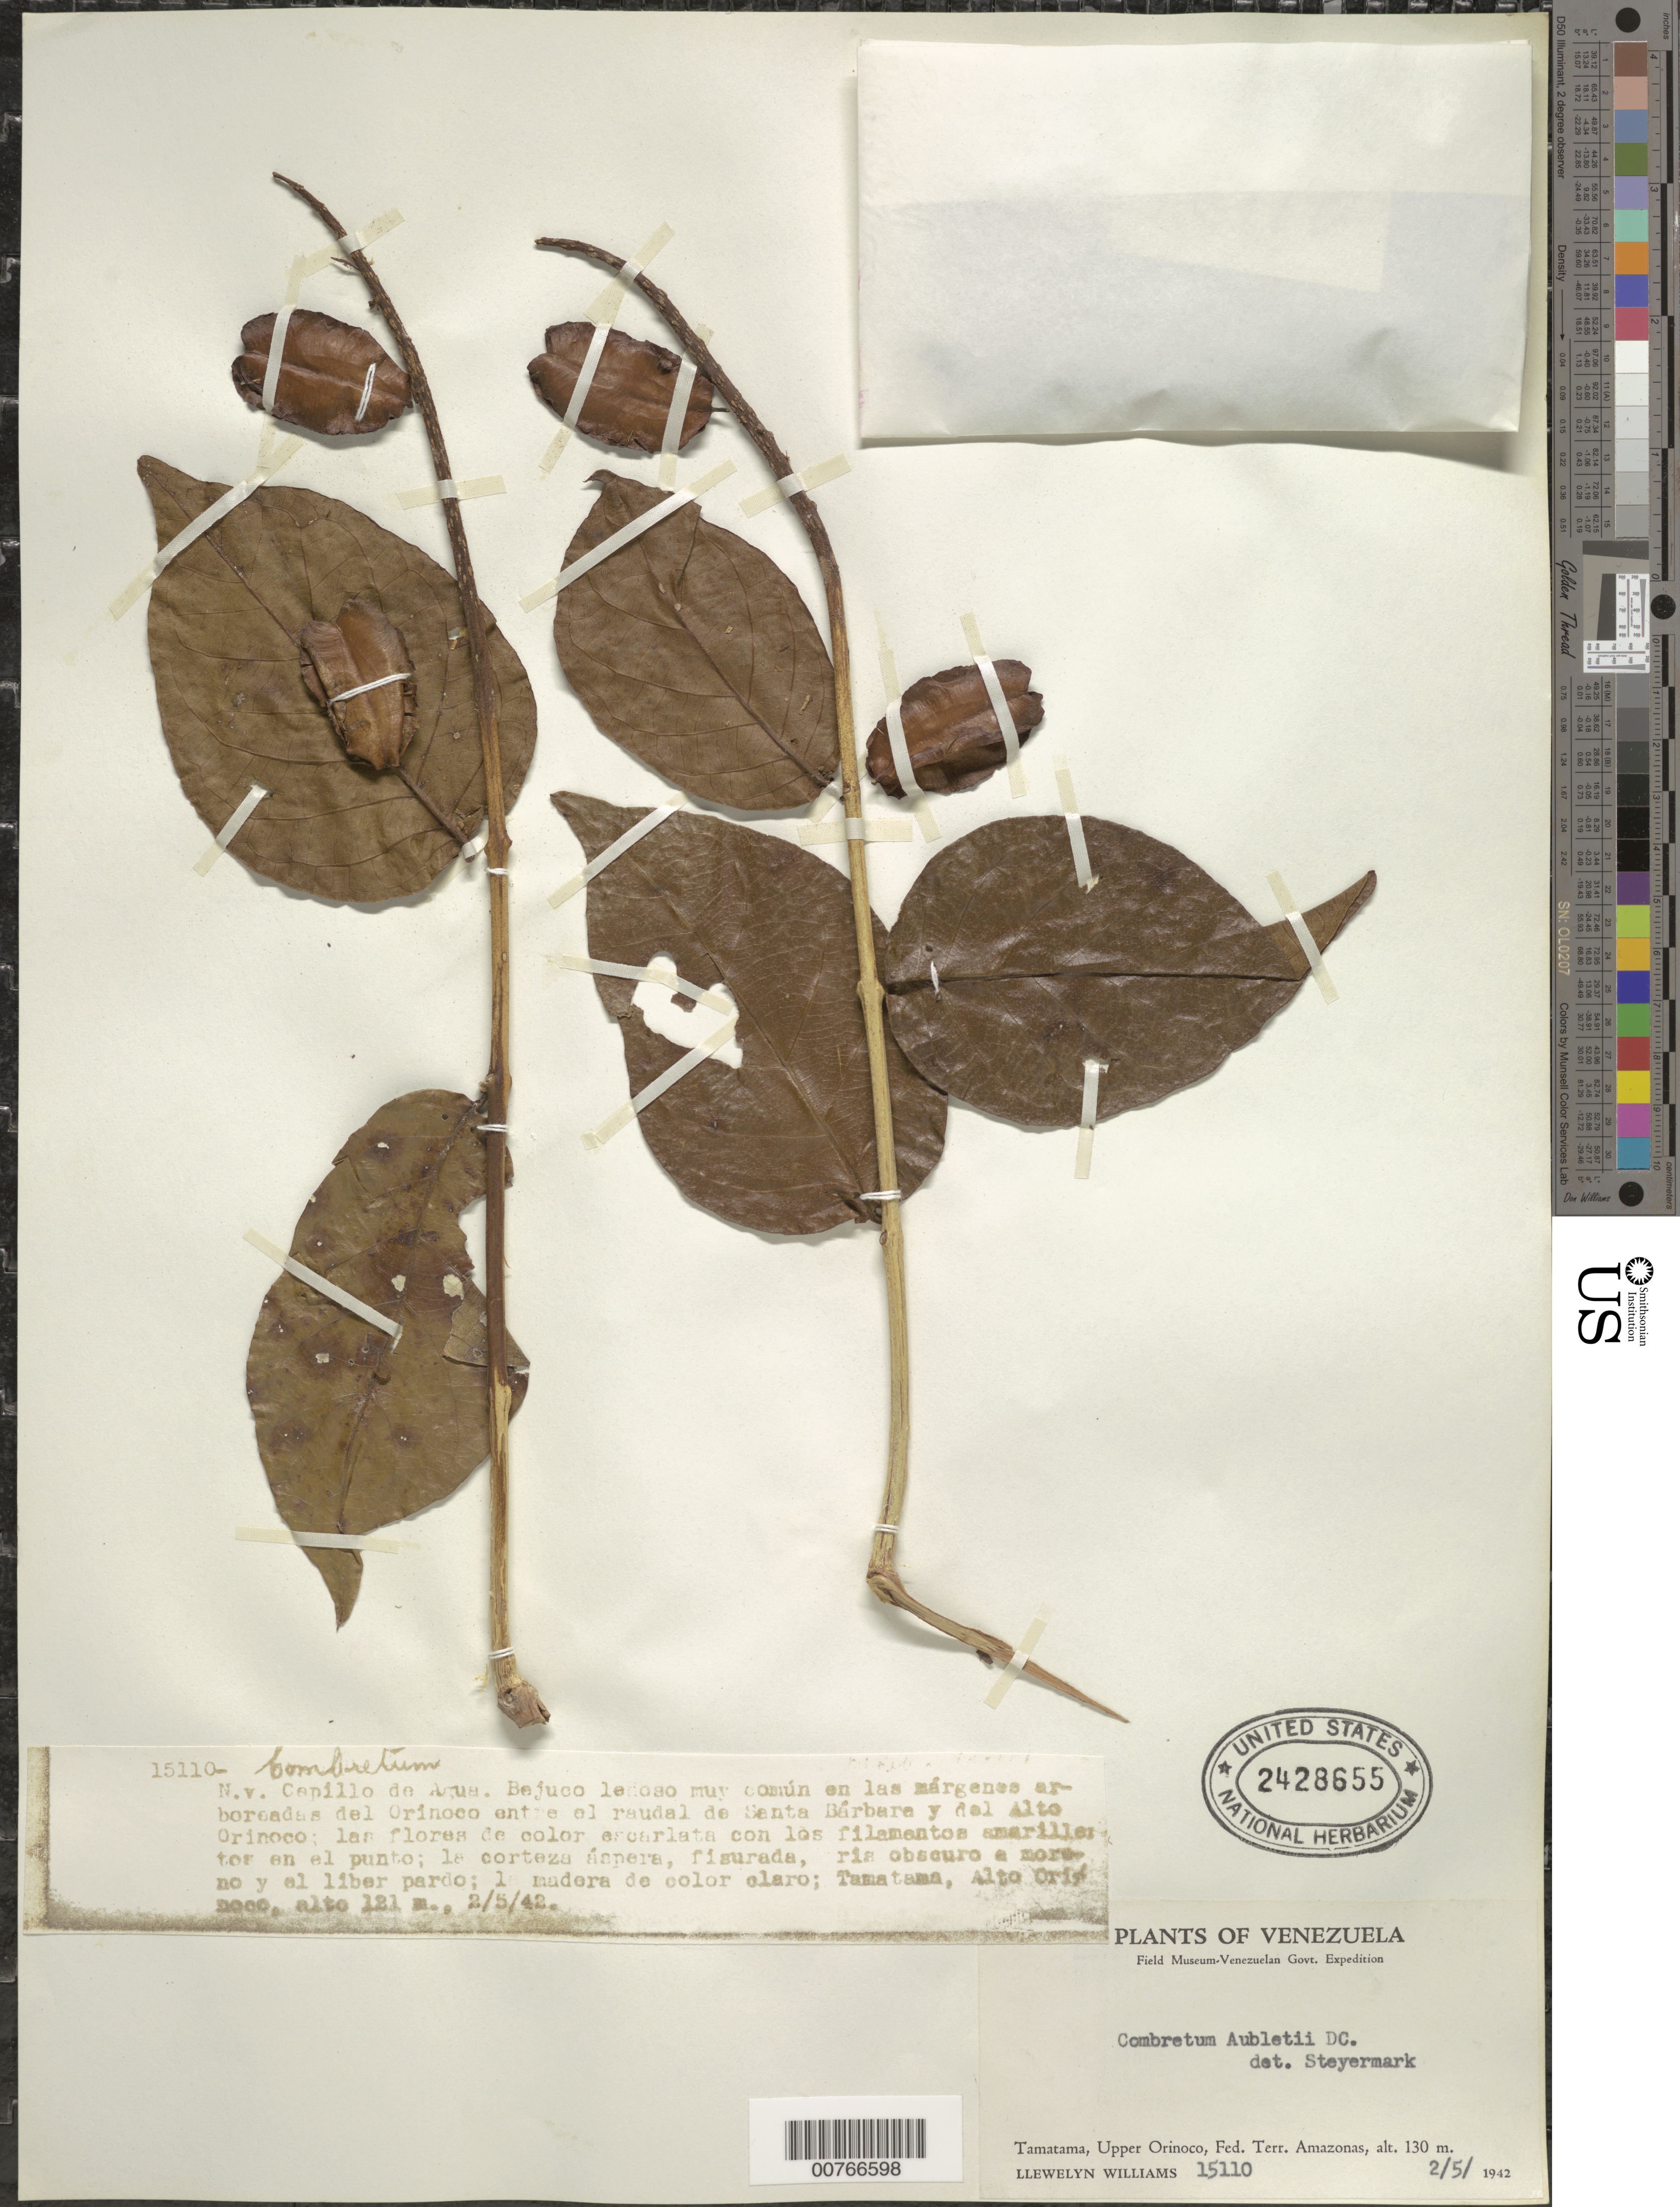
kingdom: Plantae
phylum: Tracheophyta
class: Magnoliopsida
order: Myrtales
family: Combretaceae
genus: Combretum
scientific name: Combretum rotundifolium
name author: Rich.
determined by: Steyermark, Julian A., (VEN)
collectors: Ll. Williams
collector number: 15110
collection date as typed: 2-May-42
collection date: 1942-05-02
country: Venezuela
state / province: Amazonas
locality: Tamatama, entre el raudal de Santa Bárbara y del Alto Orinoco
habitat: Márgenes arboreadas del río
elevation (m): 121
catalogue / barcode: US 2428655